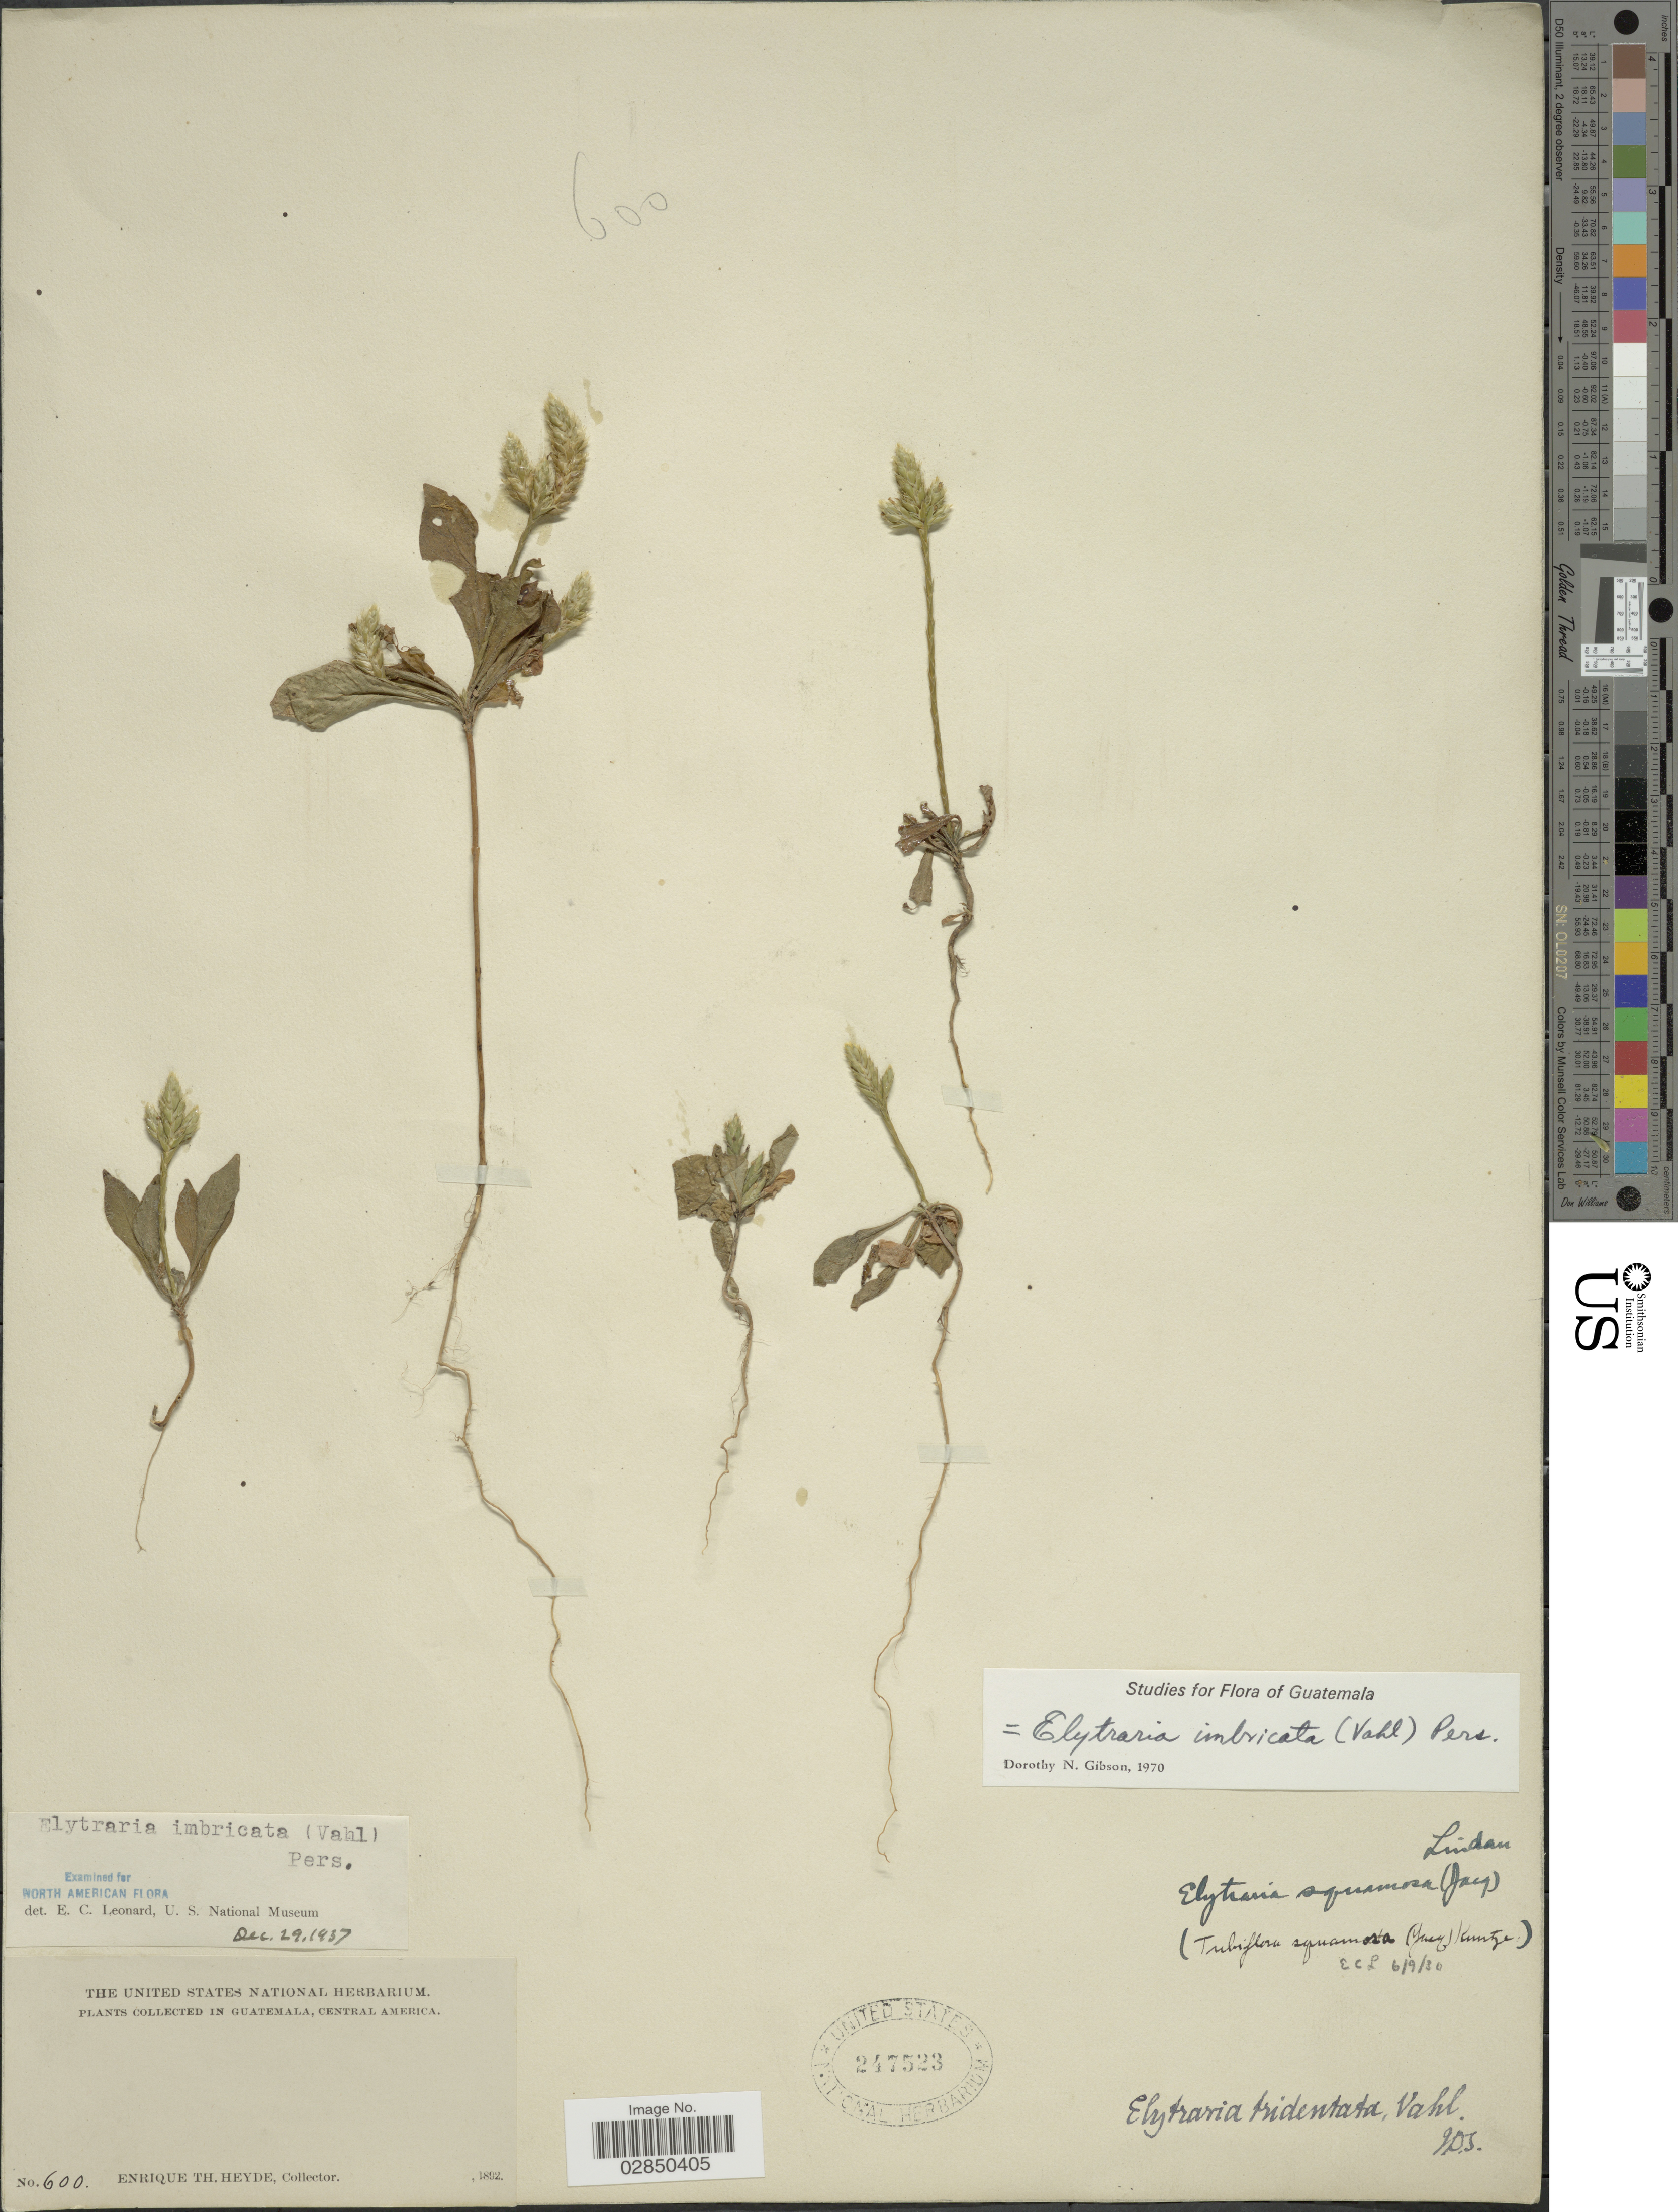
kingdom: Plantae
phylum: Tracheophyta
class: Magnoliopsida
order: Lamiales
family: Acanthaceae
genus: Elytraria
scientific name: Elytraria imbricata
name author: (Vahl) Pers.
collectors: E. T. Heyde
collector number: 600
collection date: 1892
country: Guatemala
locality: Entral America.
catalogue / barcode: US 247523